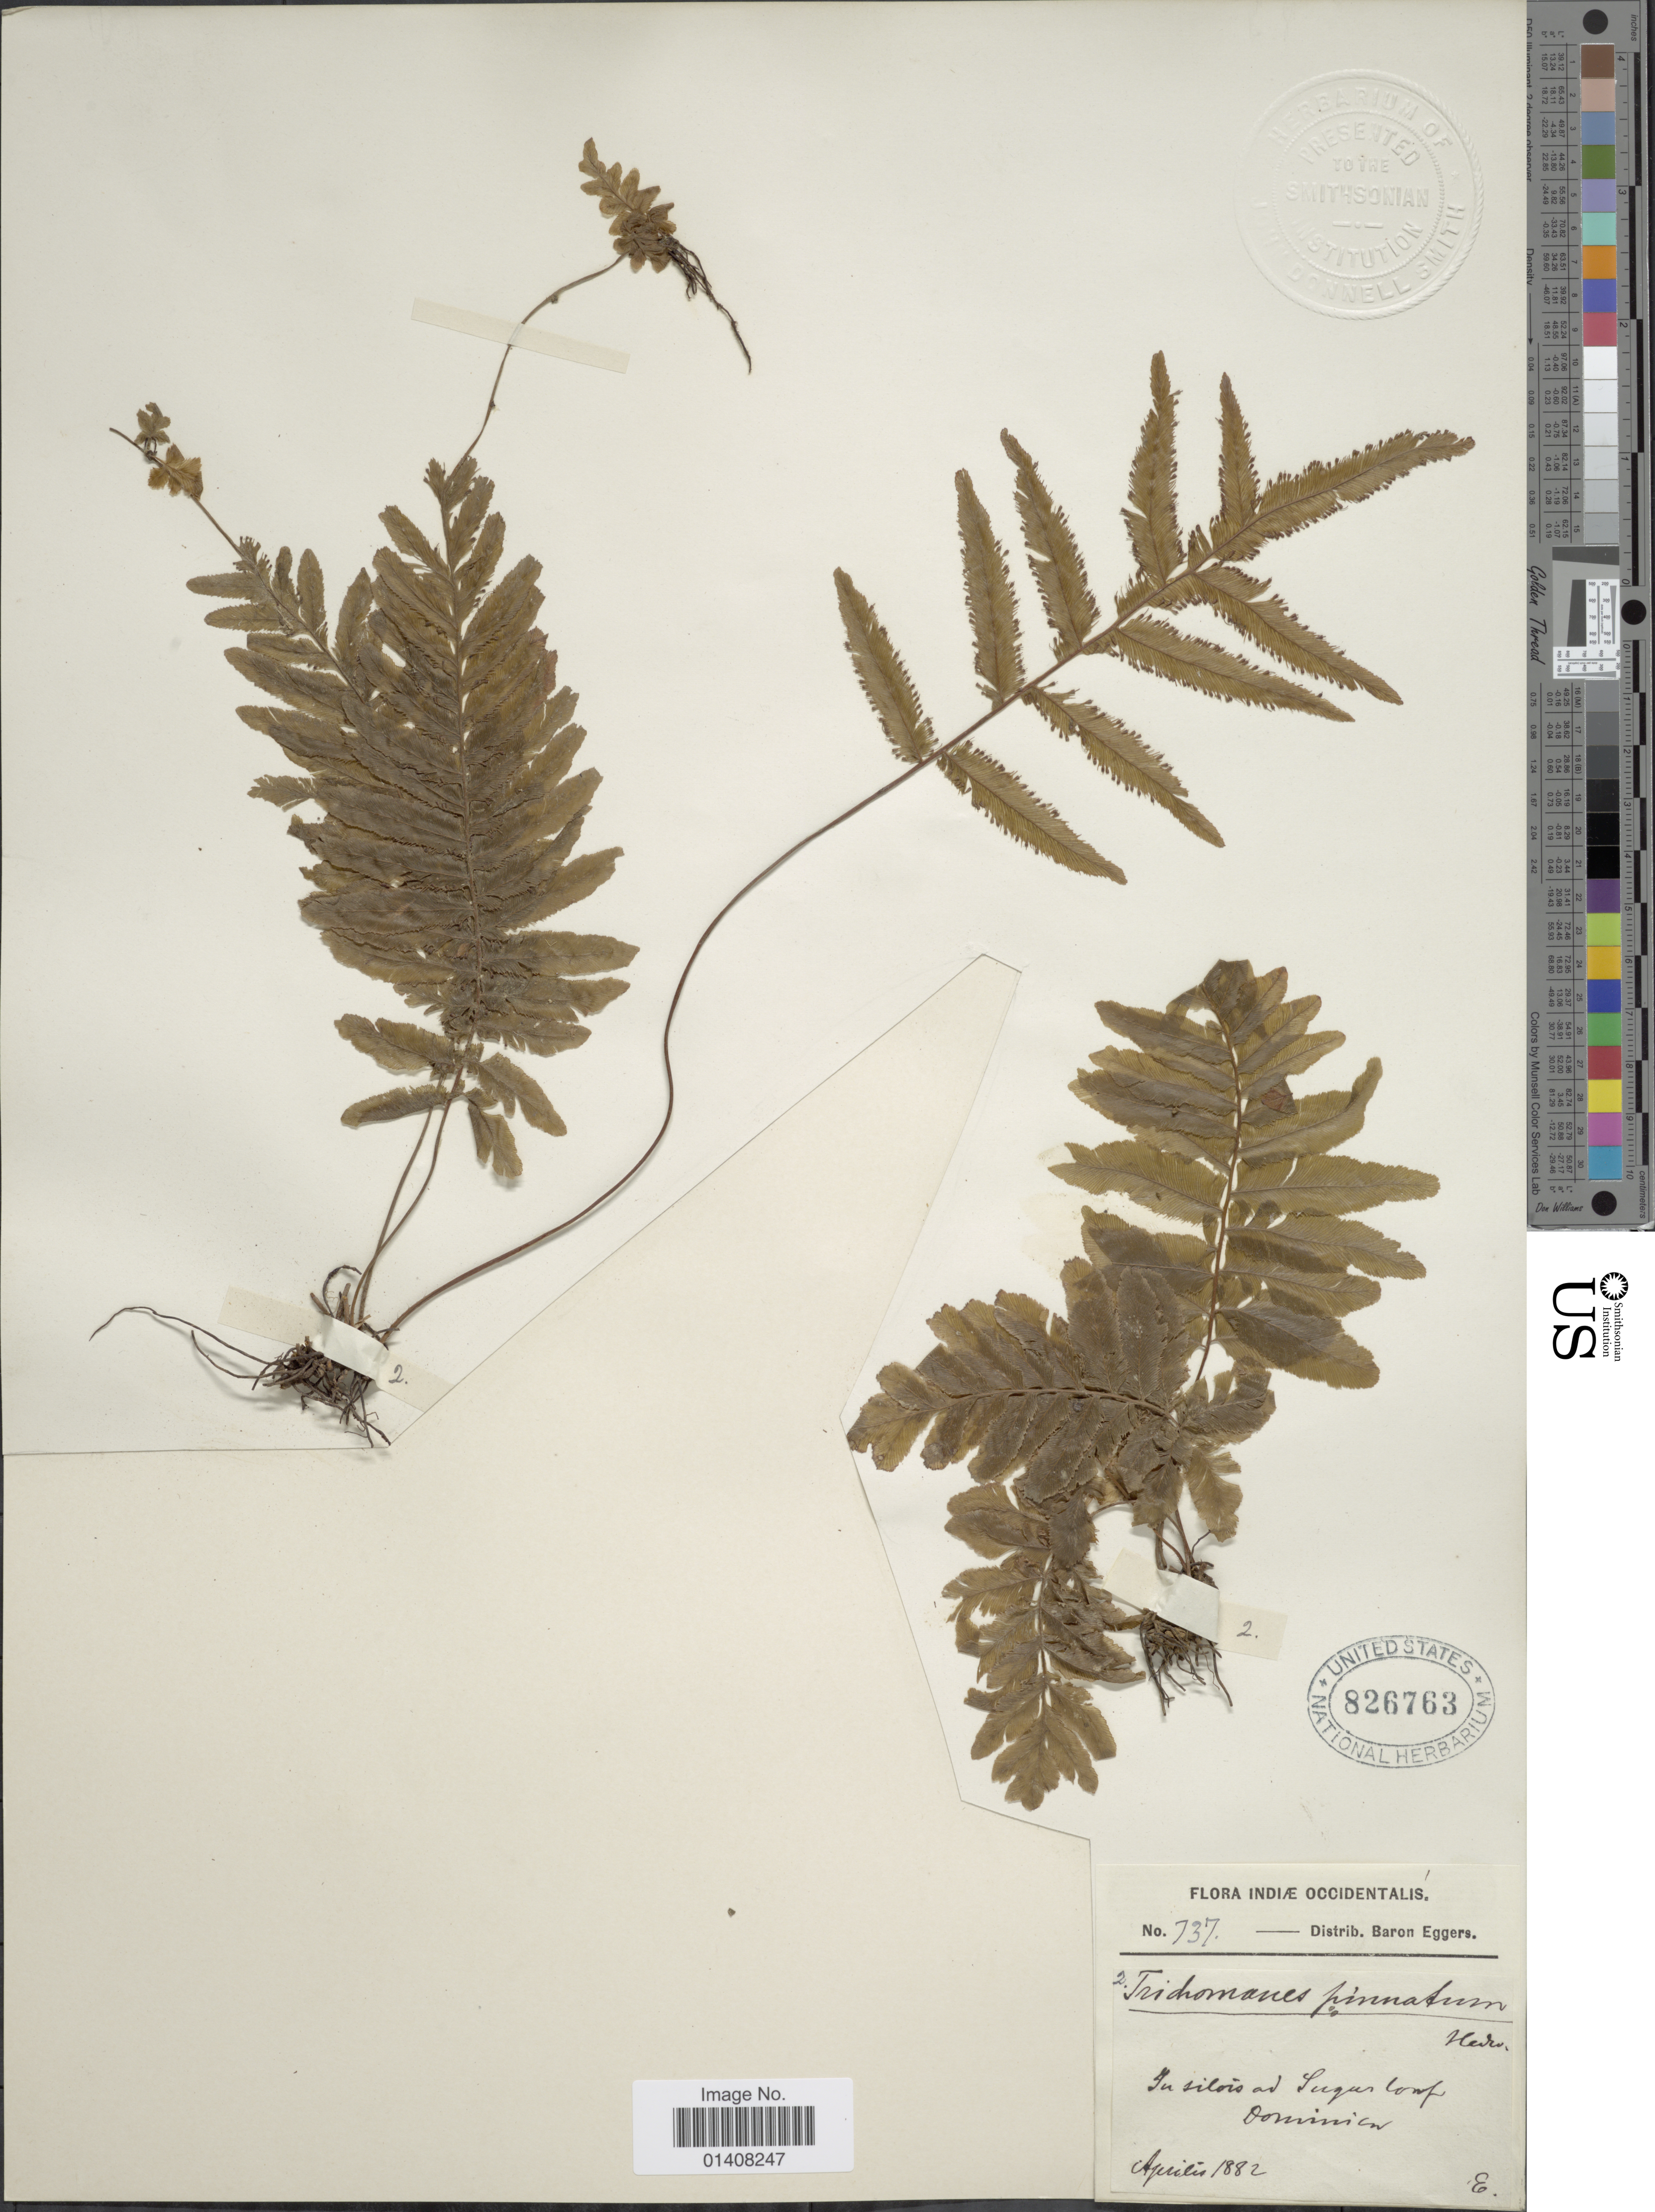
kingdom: Plantae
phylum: Tracheophyta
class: Polypodiopsida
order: Hymenophyllales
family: Hymenophyllaceae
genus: Trichomanes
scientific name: Trichomanes pinnatum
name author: Hedw.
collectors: H. F. A. von Eggers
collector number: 737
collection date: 1882-04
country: Dominica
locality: Indiae occidentalis, In silvis ad Sugar Loaf.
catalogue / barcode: US 826763